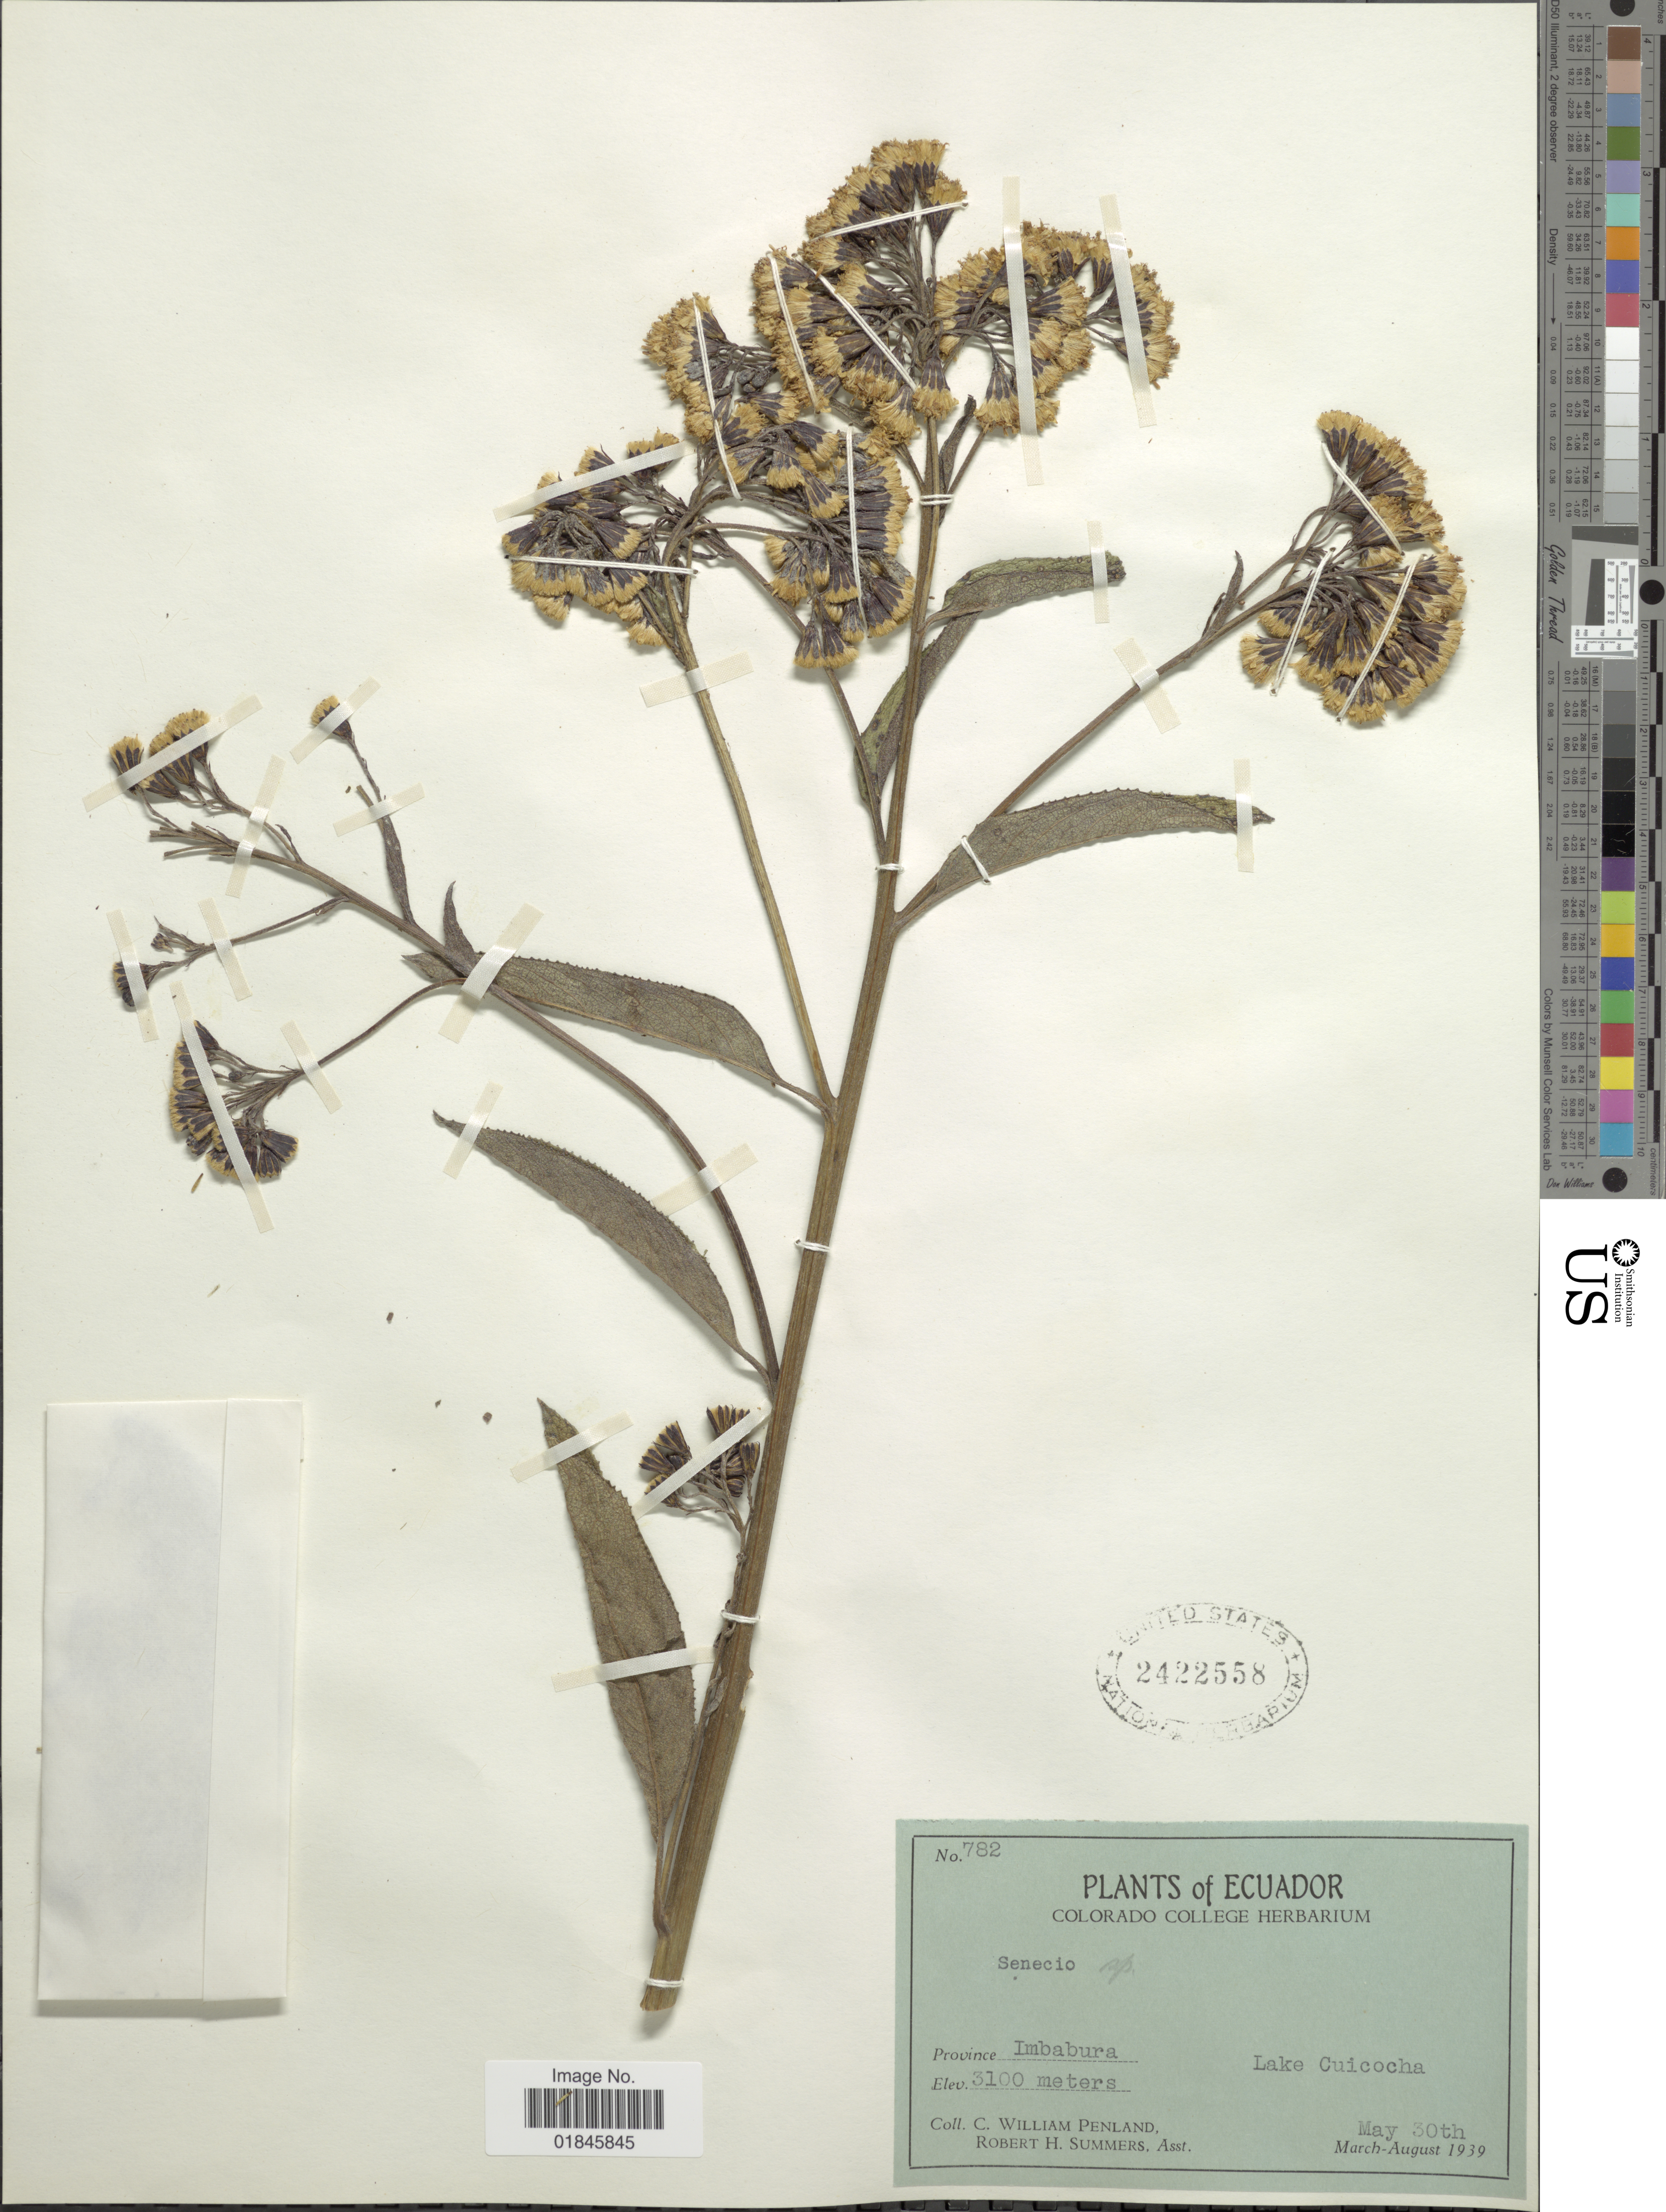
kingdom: Plantae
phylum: Tracheophyta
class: Magnoliopsida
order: Asterales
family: Asteraceae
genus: Pentacalia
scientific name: Pentacalia sotarensis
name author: (Hieron.) Cuatrec.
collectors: C. W. Penland & R. Summers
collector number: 782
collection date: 1939-05-30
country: Ecuador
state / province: Imbabura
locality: Province Imbabura. Lake Cuicocha.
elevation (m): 3100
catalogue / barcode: US 2422558